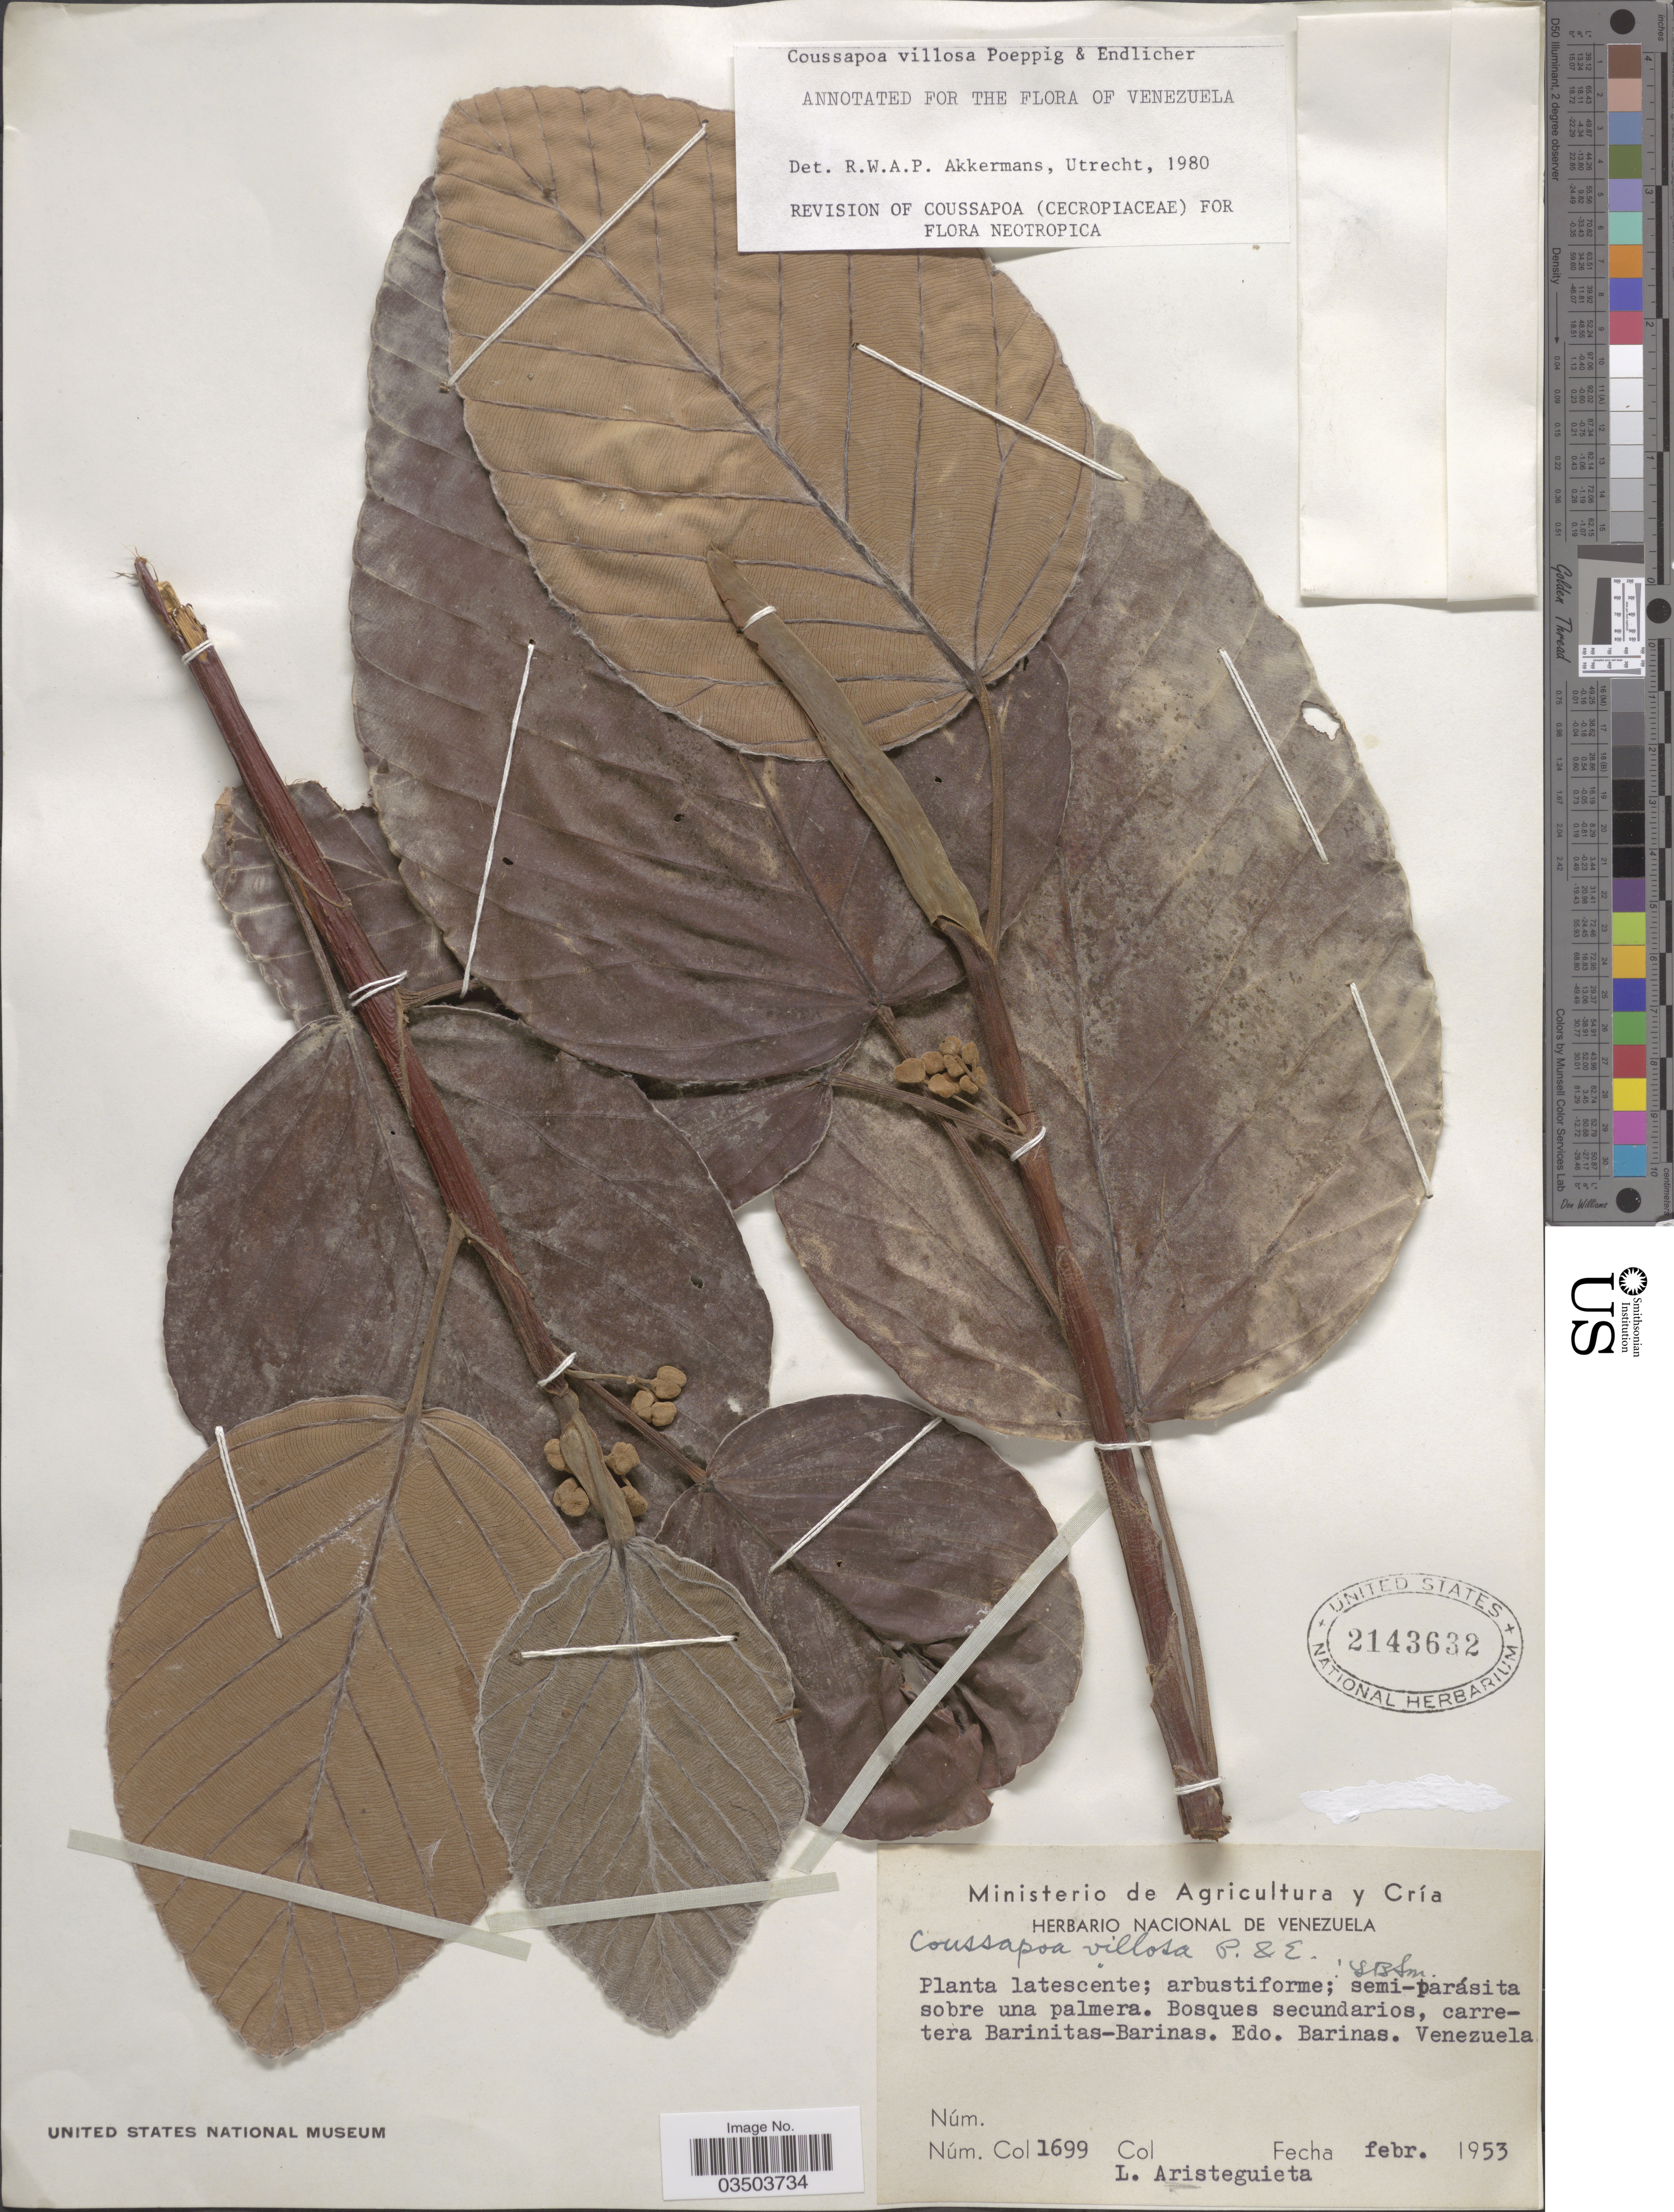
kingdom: Plantae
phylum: Tracheophyta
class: Magnoliopsida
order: Rosales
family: Urticaceae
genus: Coussapoa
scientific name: Coussapoa villosa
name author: Poepp. & Endl.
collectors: L. Aristeguieta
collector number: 1699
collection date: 1953-02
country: Venezuela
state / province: Barinas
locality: Bosques secundarios, carretera Barinitas-Barinas. Edo. Barinas.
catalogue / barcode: US 2143632